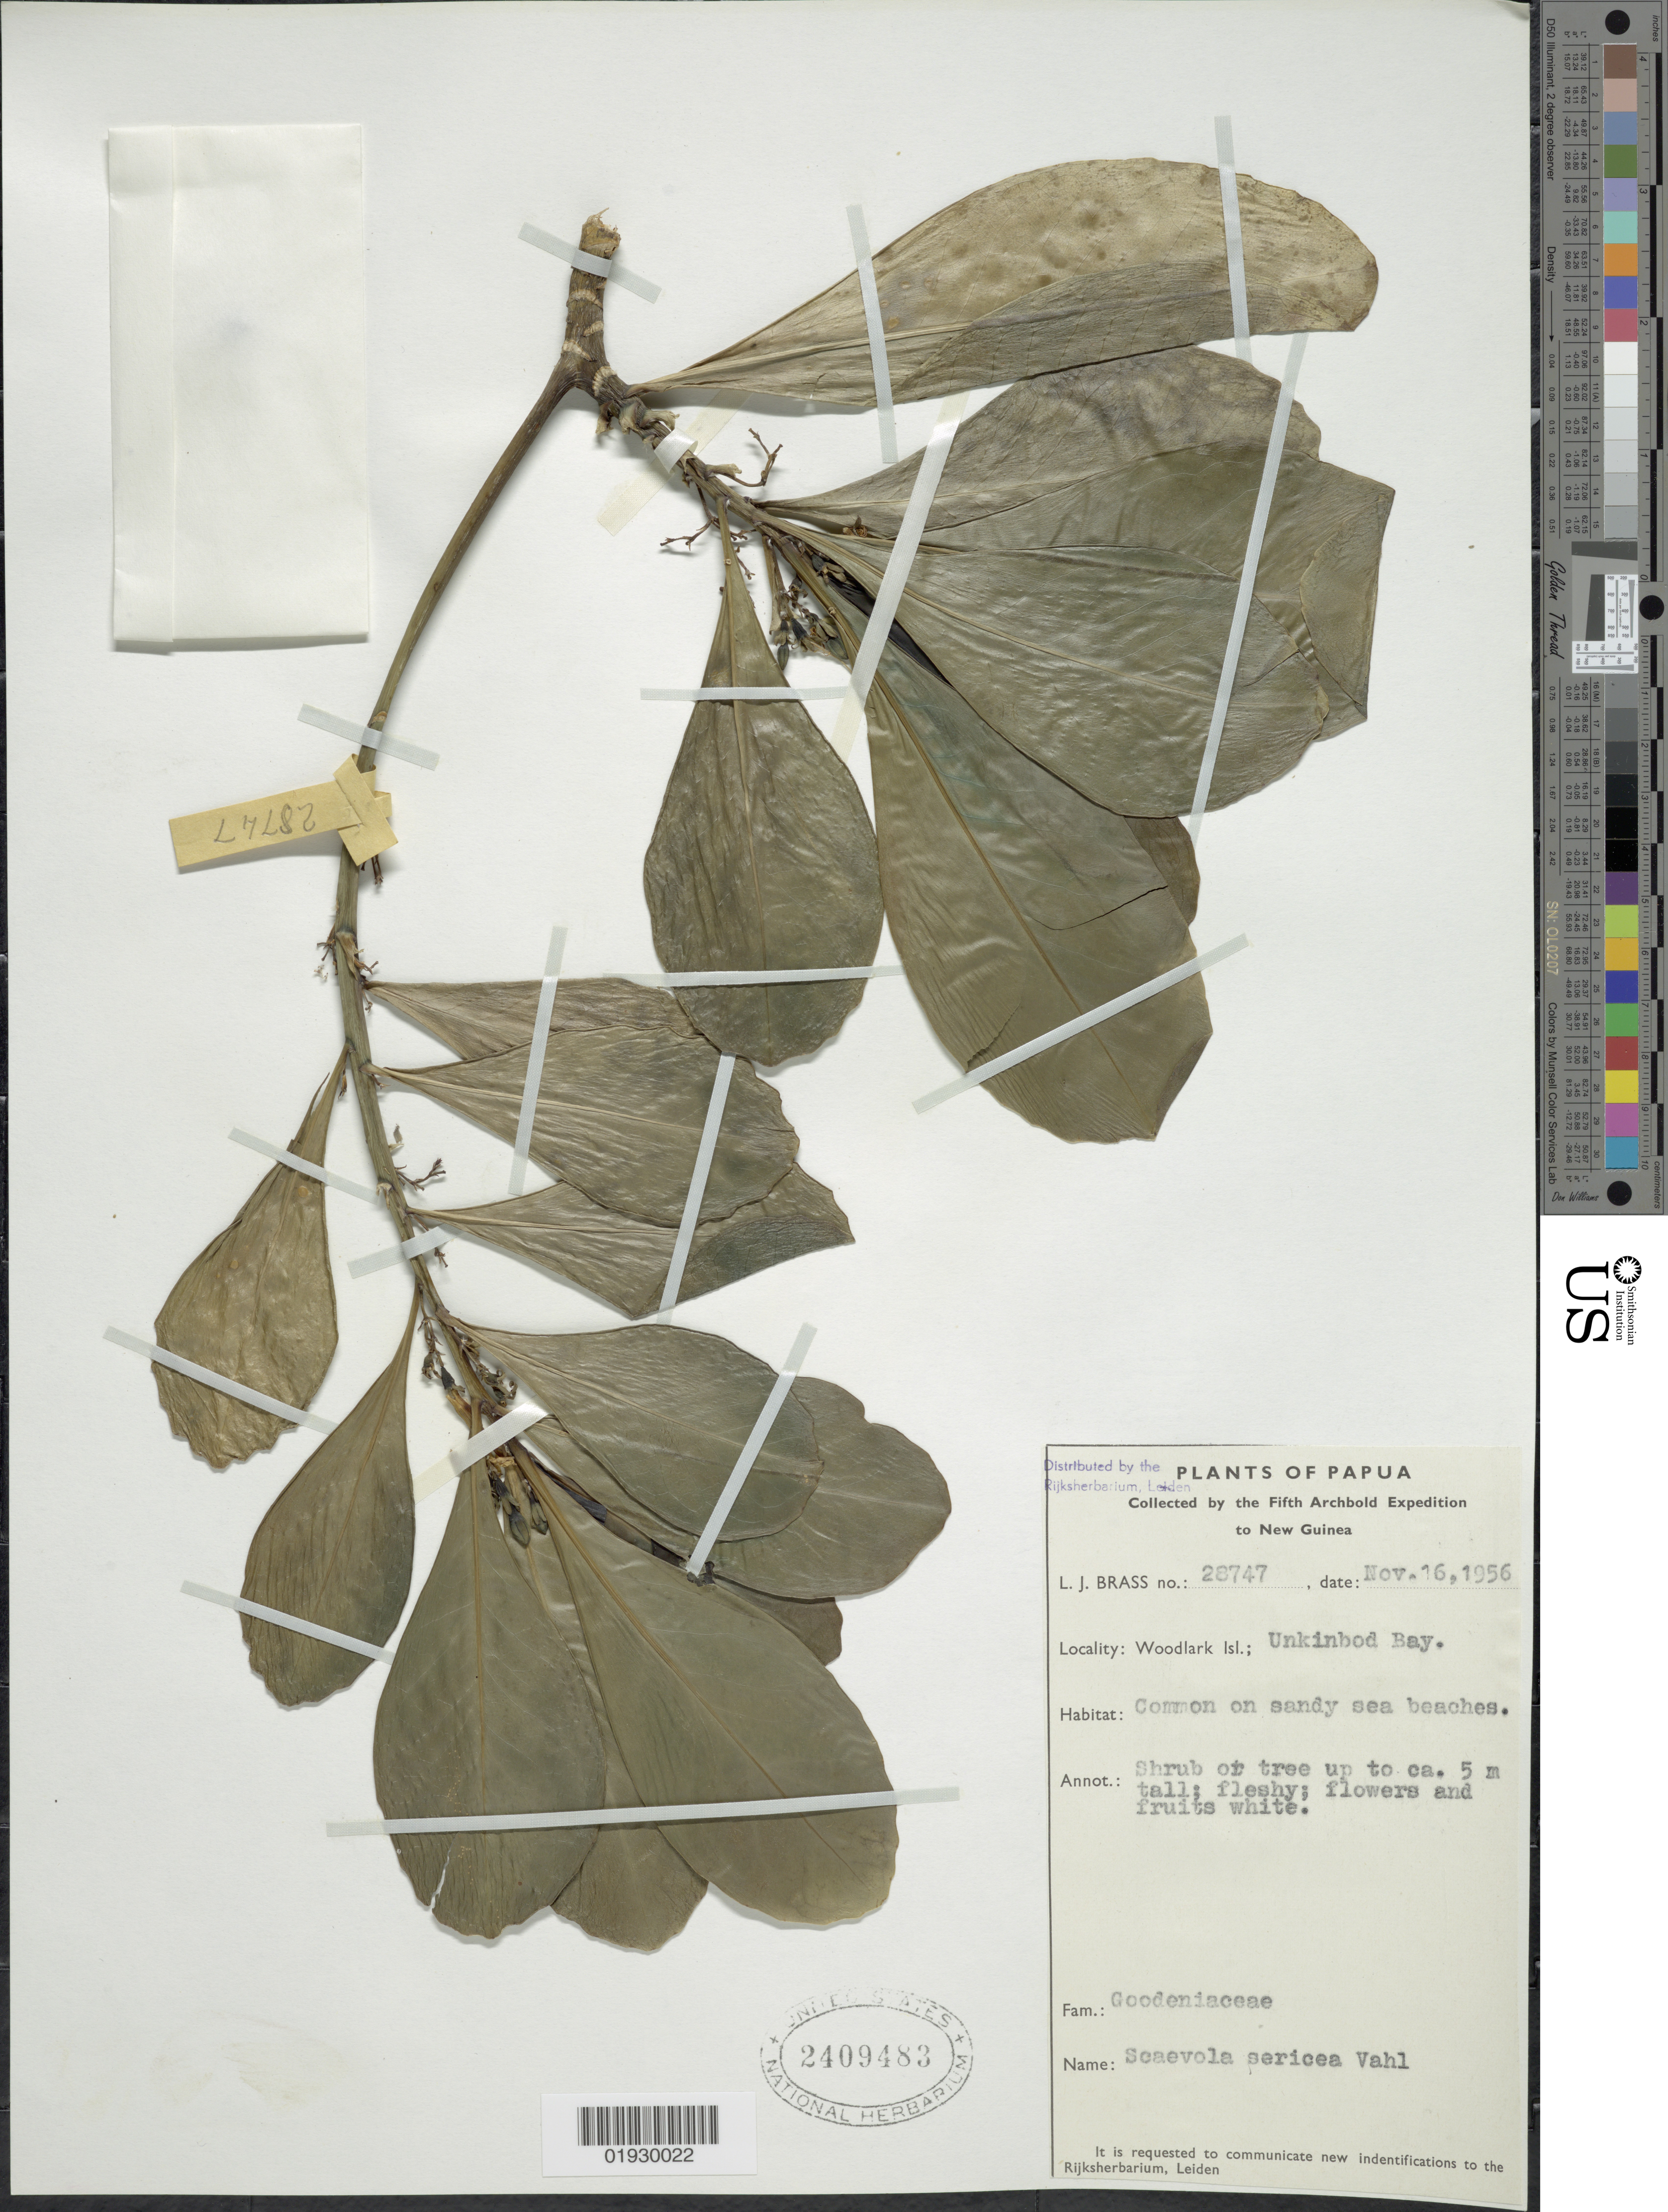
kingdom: Plantae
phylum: Tracheophyta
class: Magnoliopsida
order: Asterales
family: Goodeniaceae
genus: Scaevola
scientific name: Scaevola taccada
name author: (Gaertn.) Roxb.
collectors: L. J. Brass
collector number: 28747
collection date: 1956-11-16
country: Papua New Guinea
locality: New Guinea, Woodlark Isl., Unkinbod Bay.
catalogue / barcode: US 2409483